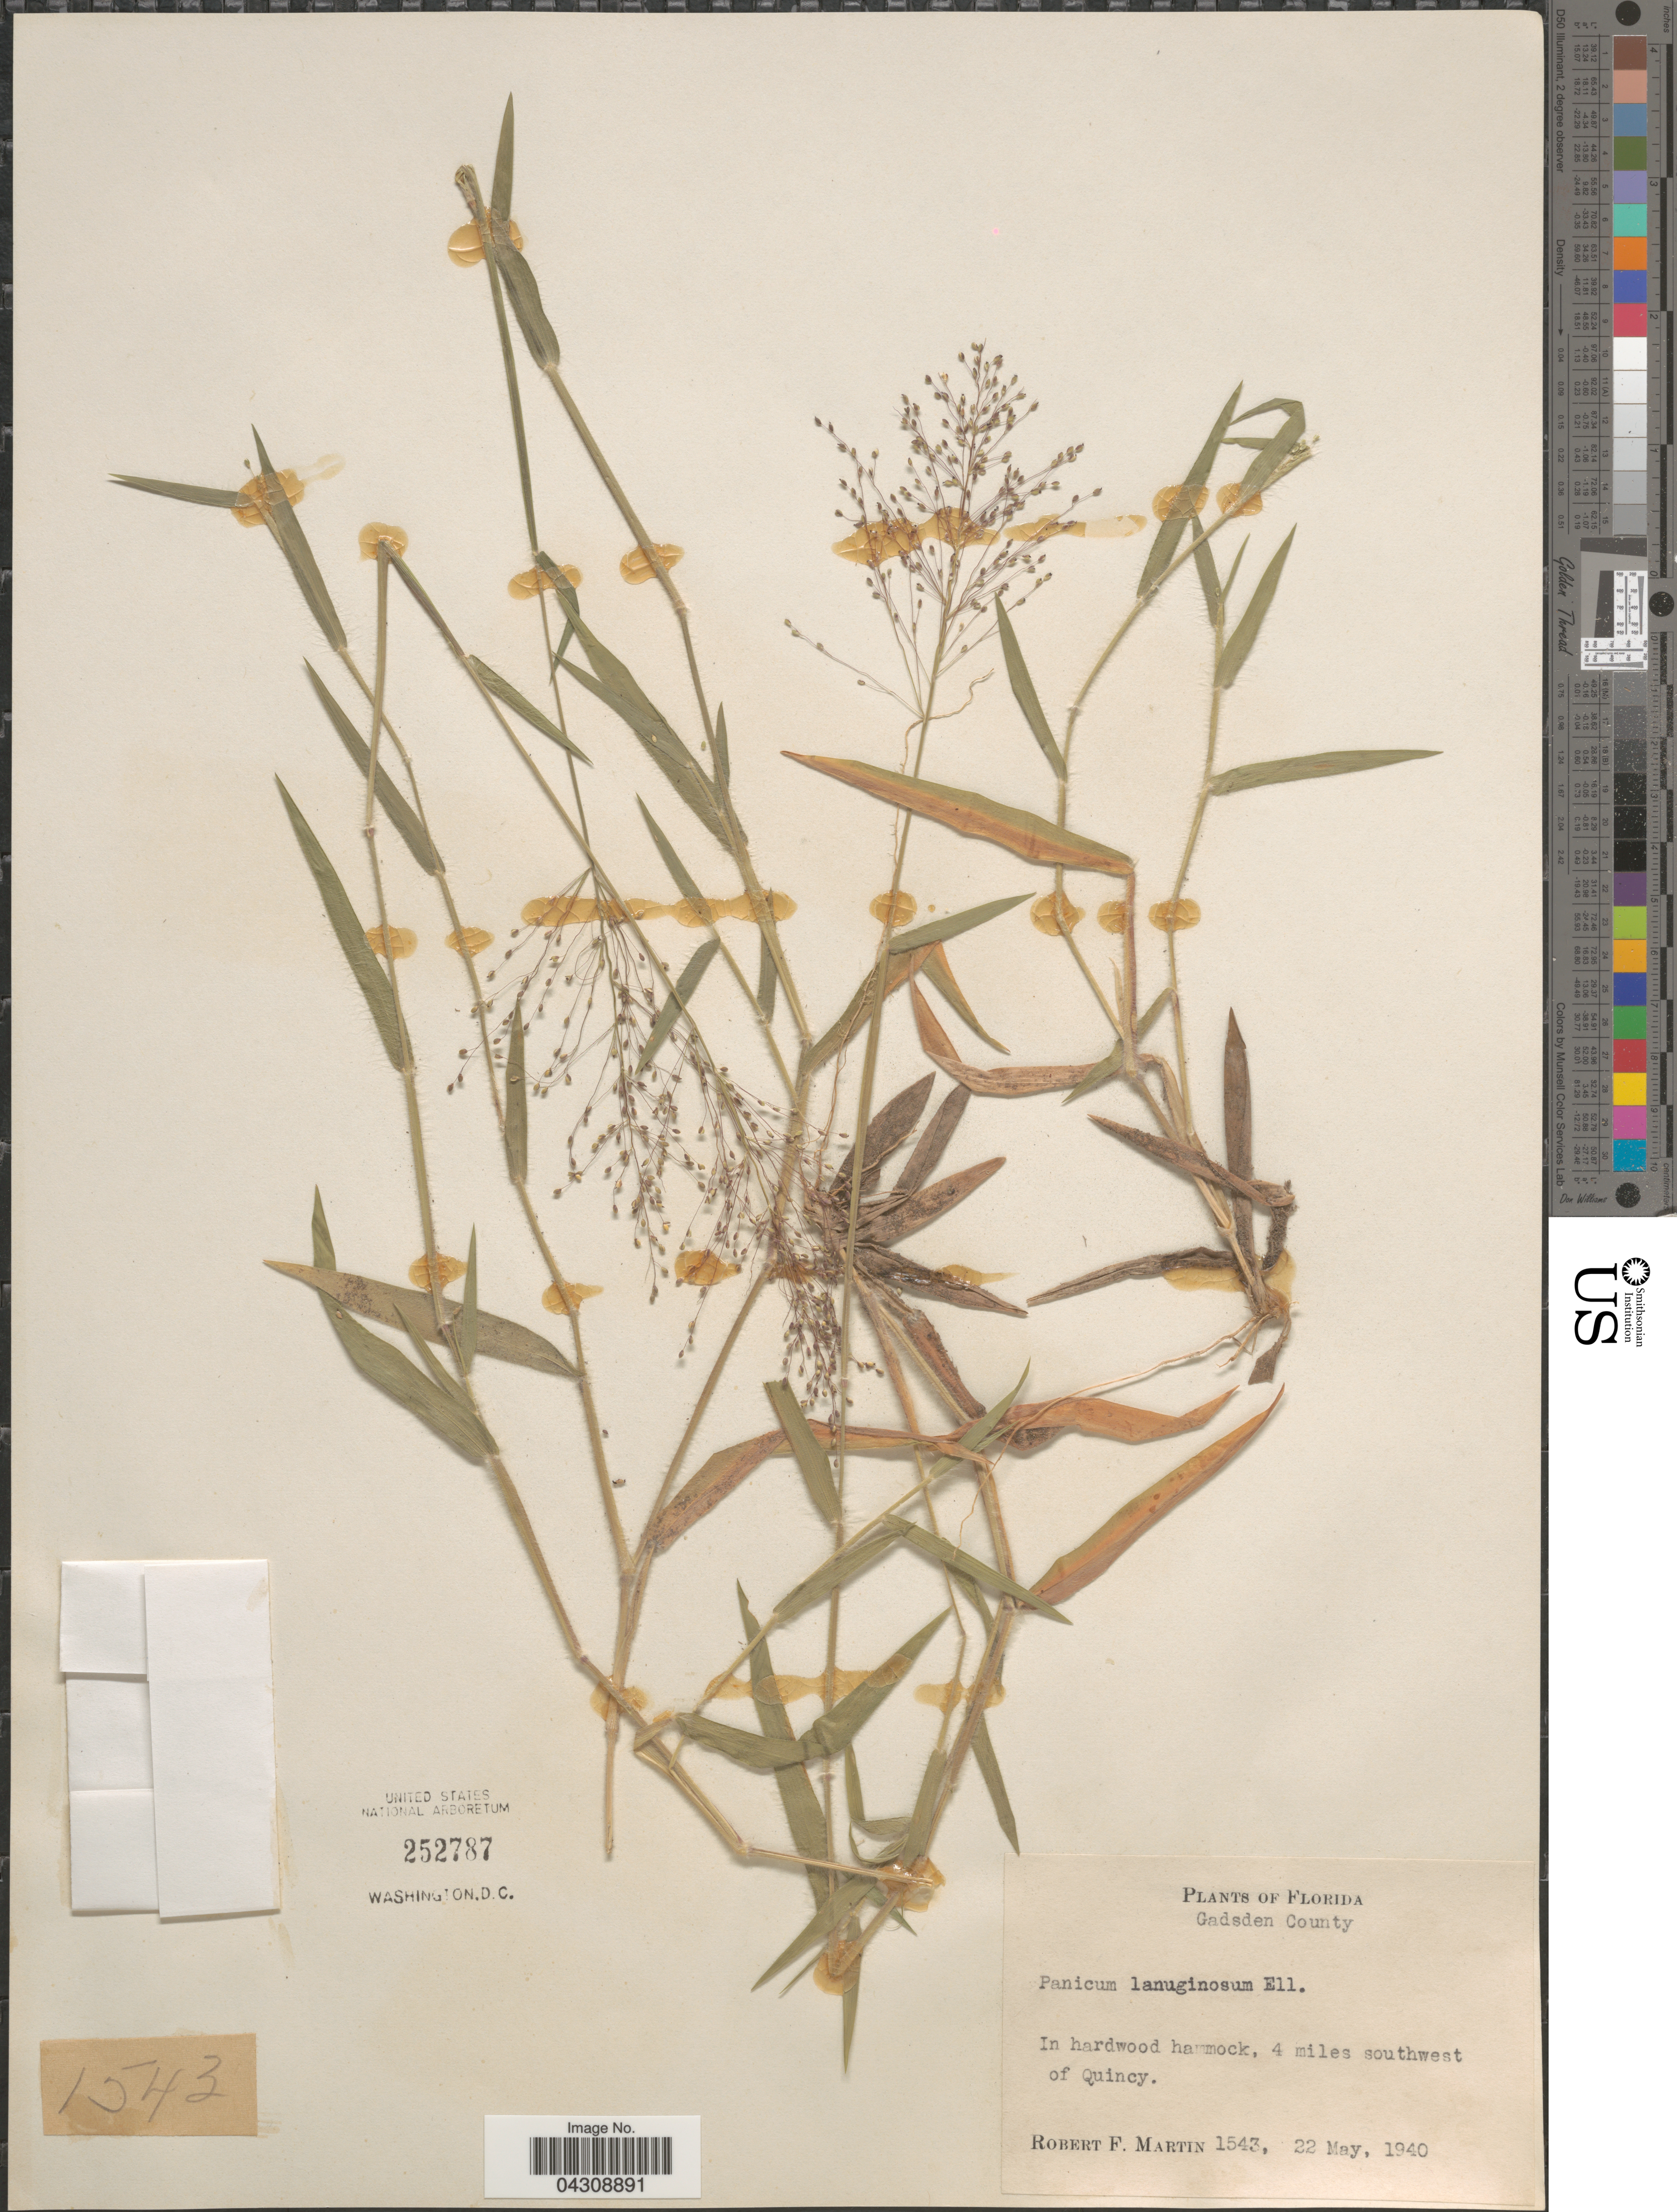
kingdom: Plantae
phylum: Tracheophyta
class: Liliopsida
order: Poales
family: Poaceae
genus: Dichanthelium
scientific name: Dichanthelium acuminatum var. acuminatum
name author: (Sw.) Gould & C.A. Clark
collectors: R. F. Martin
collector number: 1543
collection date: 1940-05-22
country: United States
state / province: Florida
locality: Gadsden County. In hardwood hammock, 4 miles southwest of Quincy.